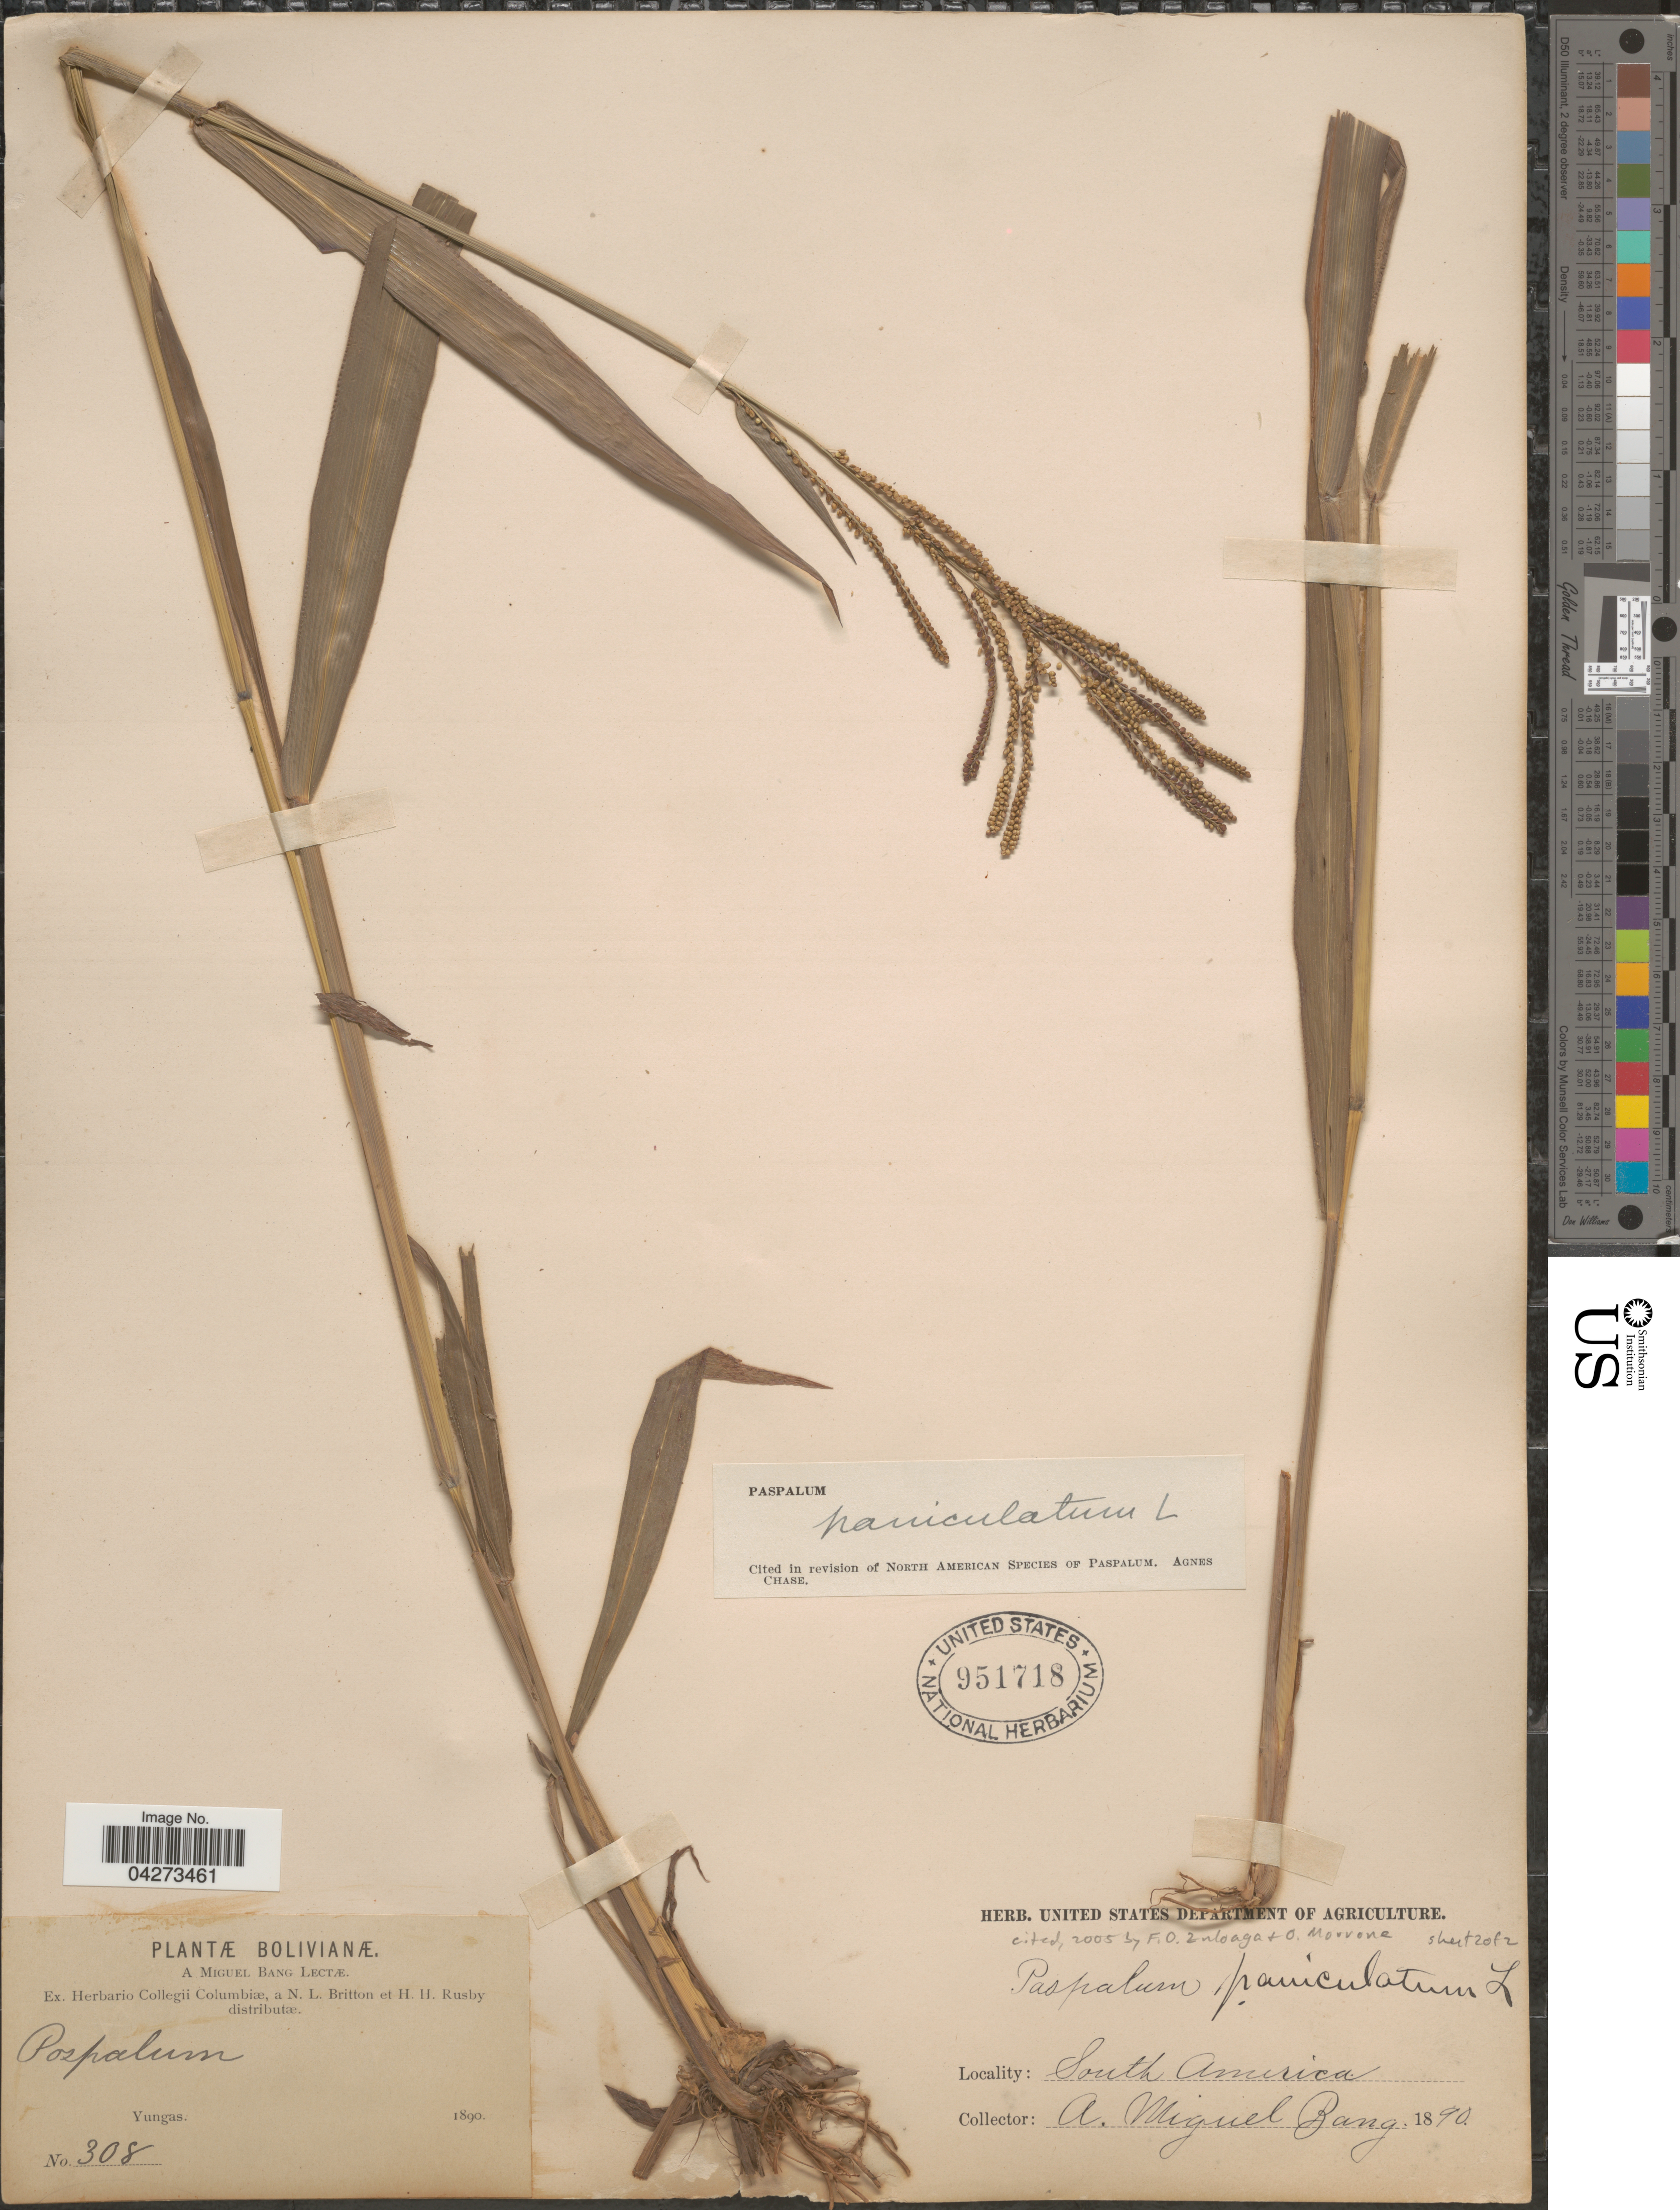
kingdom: Plantae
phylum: Tracheophyta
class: Liliopsida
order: Poales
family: Poaceae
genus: Paspalum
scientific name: Paspalum paniculatum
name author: L.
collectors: M. Bang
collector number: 308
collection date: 1890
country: Bolivia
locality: Yungas.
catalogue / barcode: US 951718